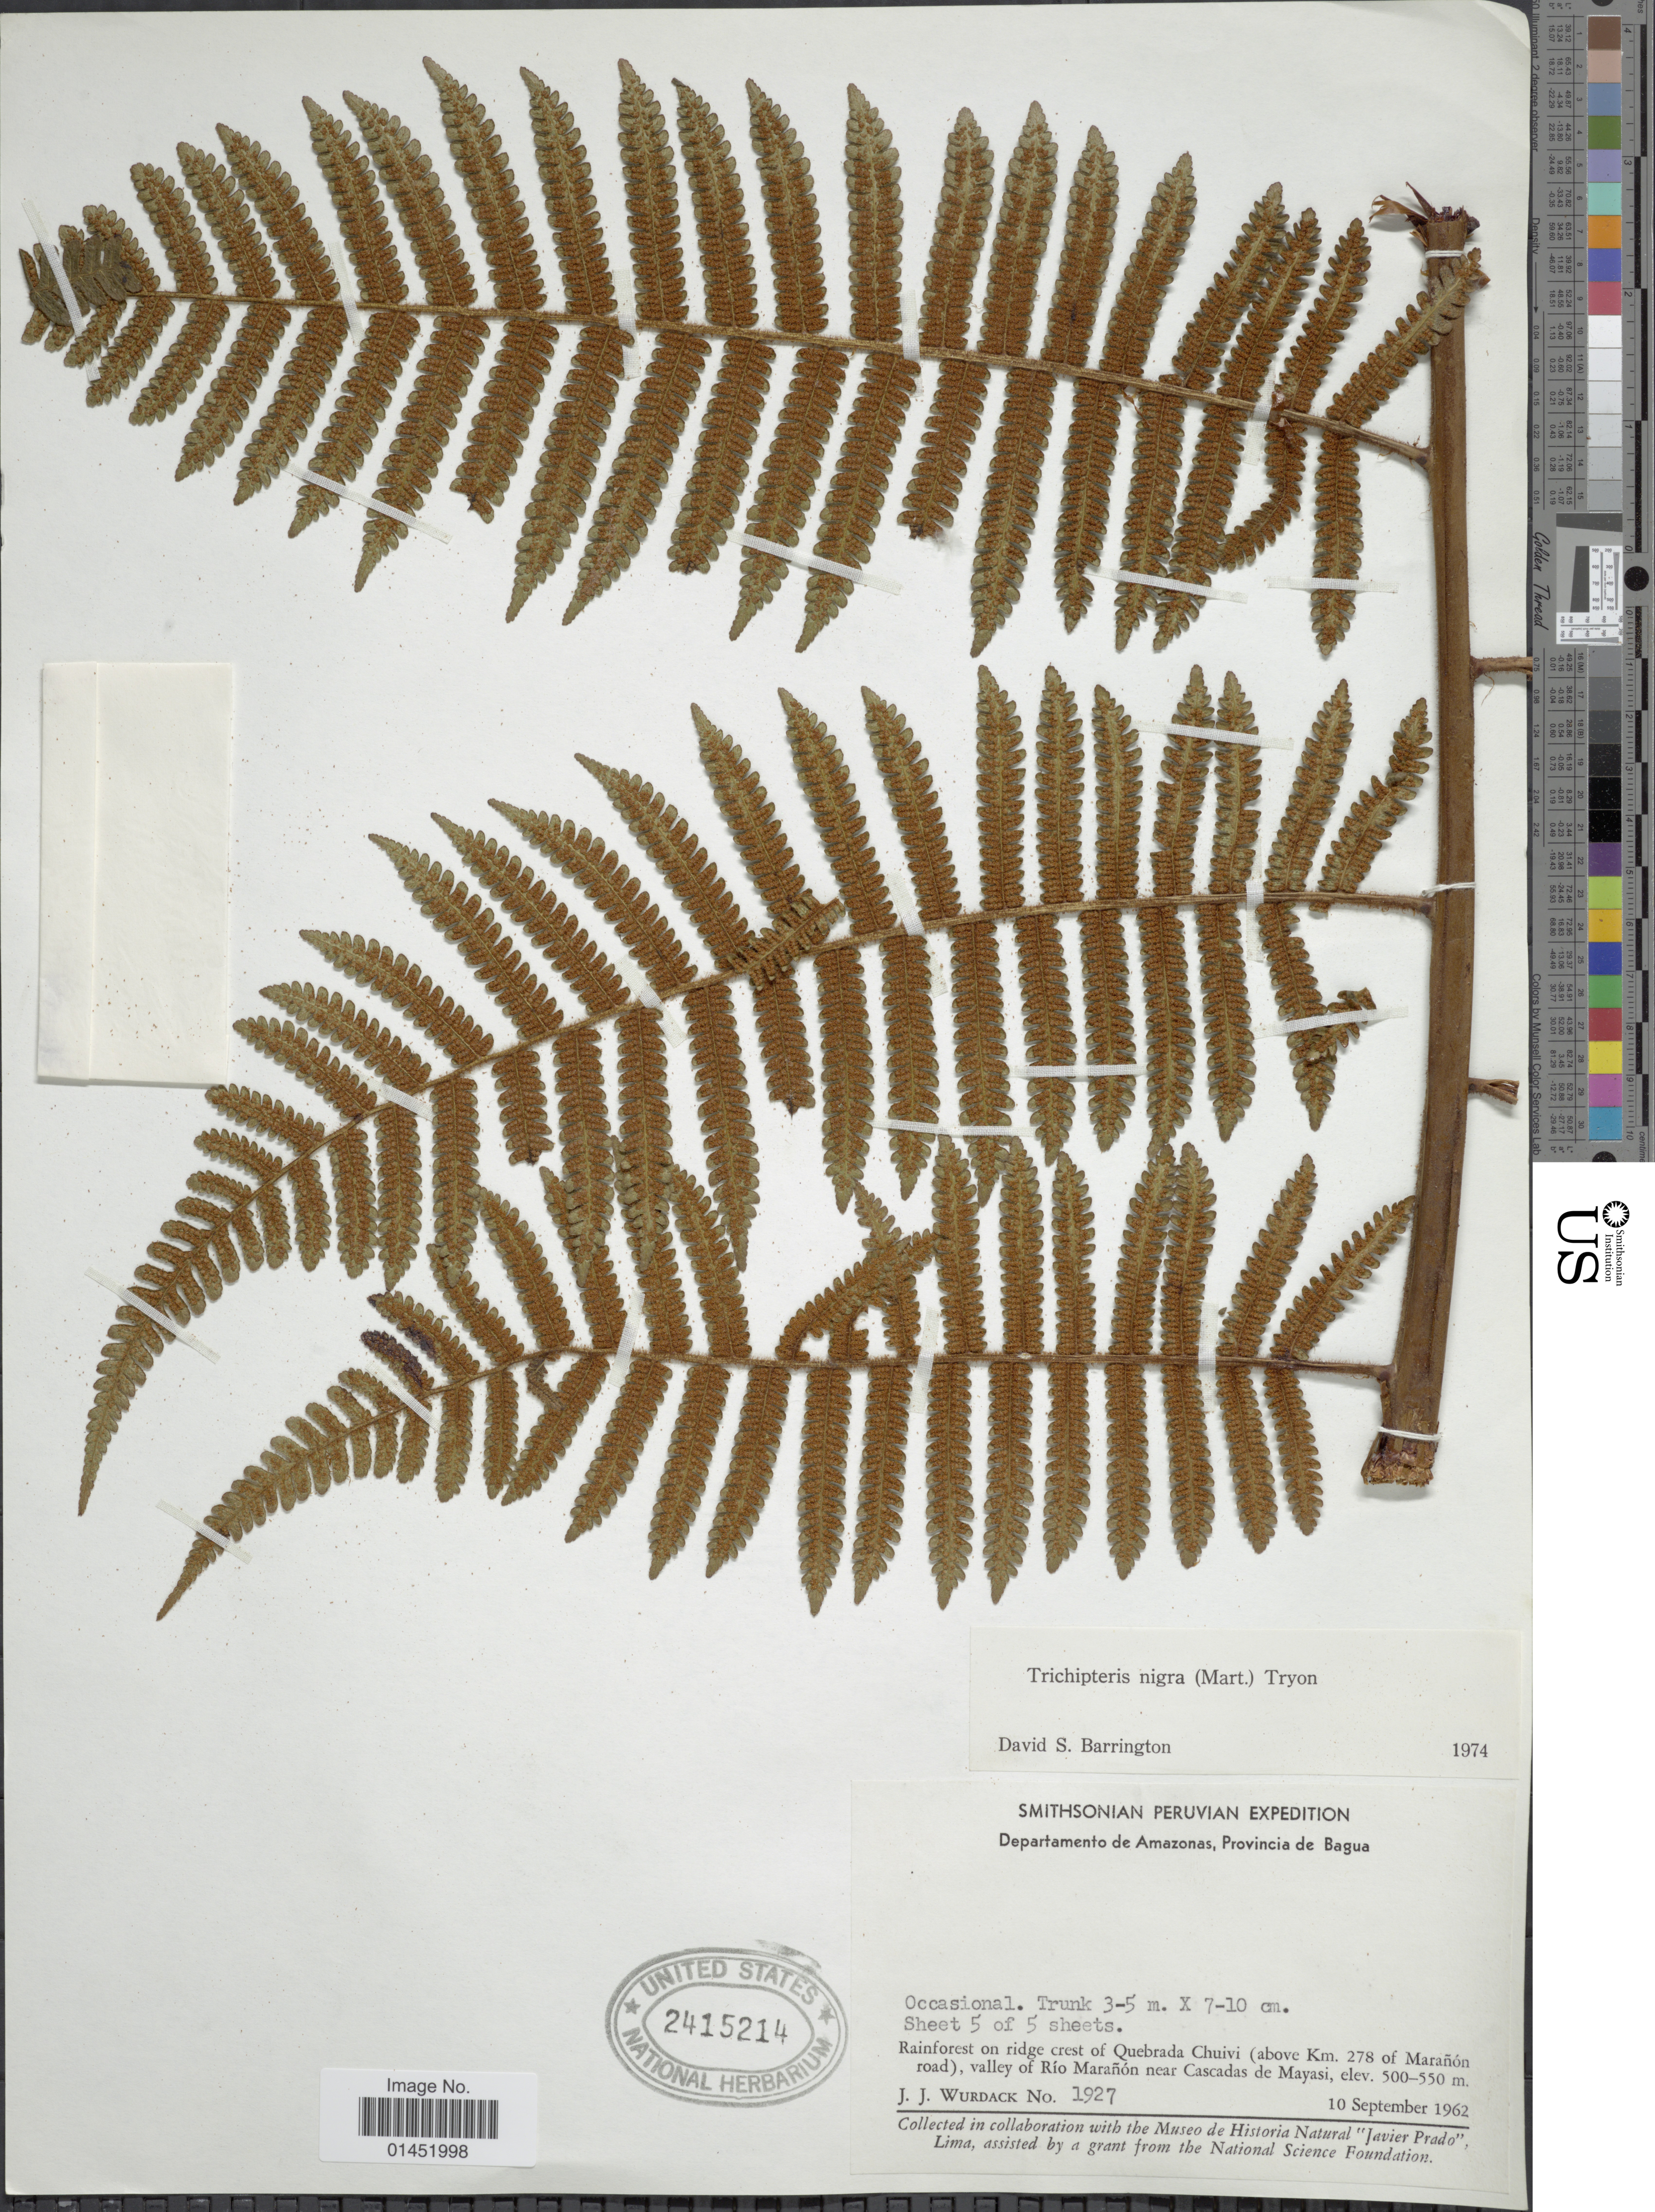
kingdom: Plantae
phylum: Tracheophyta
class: Polypodiopsida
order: Cyatheales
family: Cyatheaceae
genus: Cyathea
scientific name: Cyathea lasiosora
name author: (Mett. ex Kuhn) Domin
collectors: J. J. Wurdack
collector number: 1927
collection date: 1962-09-10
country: Peru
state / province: Amazonas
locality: Departamento de Amazonas, Provincia de bagua, Rainforest on ridge crest of Quebrada Chuivi (above Km 278 of Marañón road), valley of Río Marañón near Cascadas de Mayasi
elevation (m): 500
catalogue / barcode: US 2415214